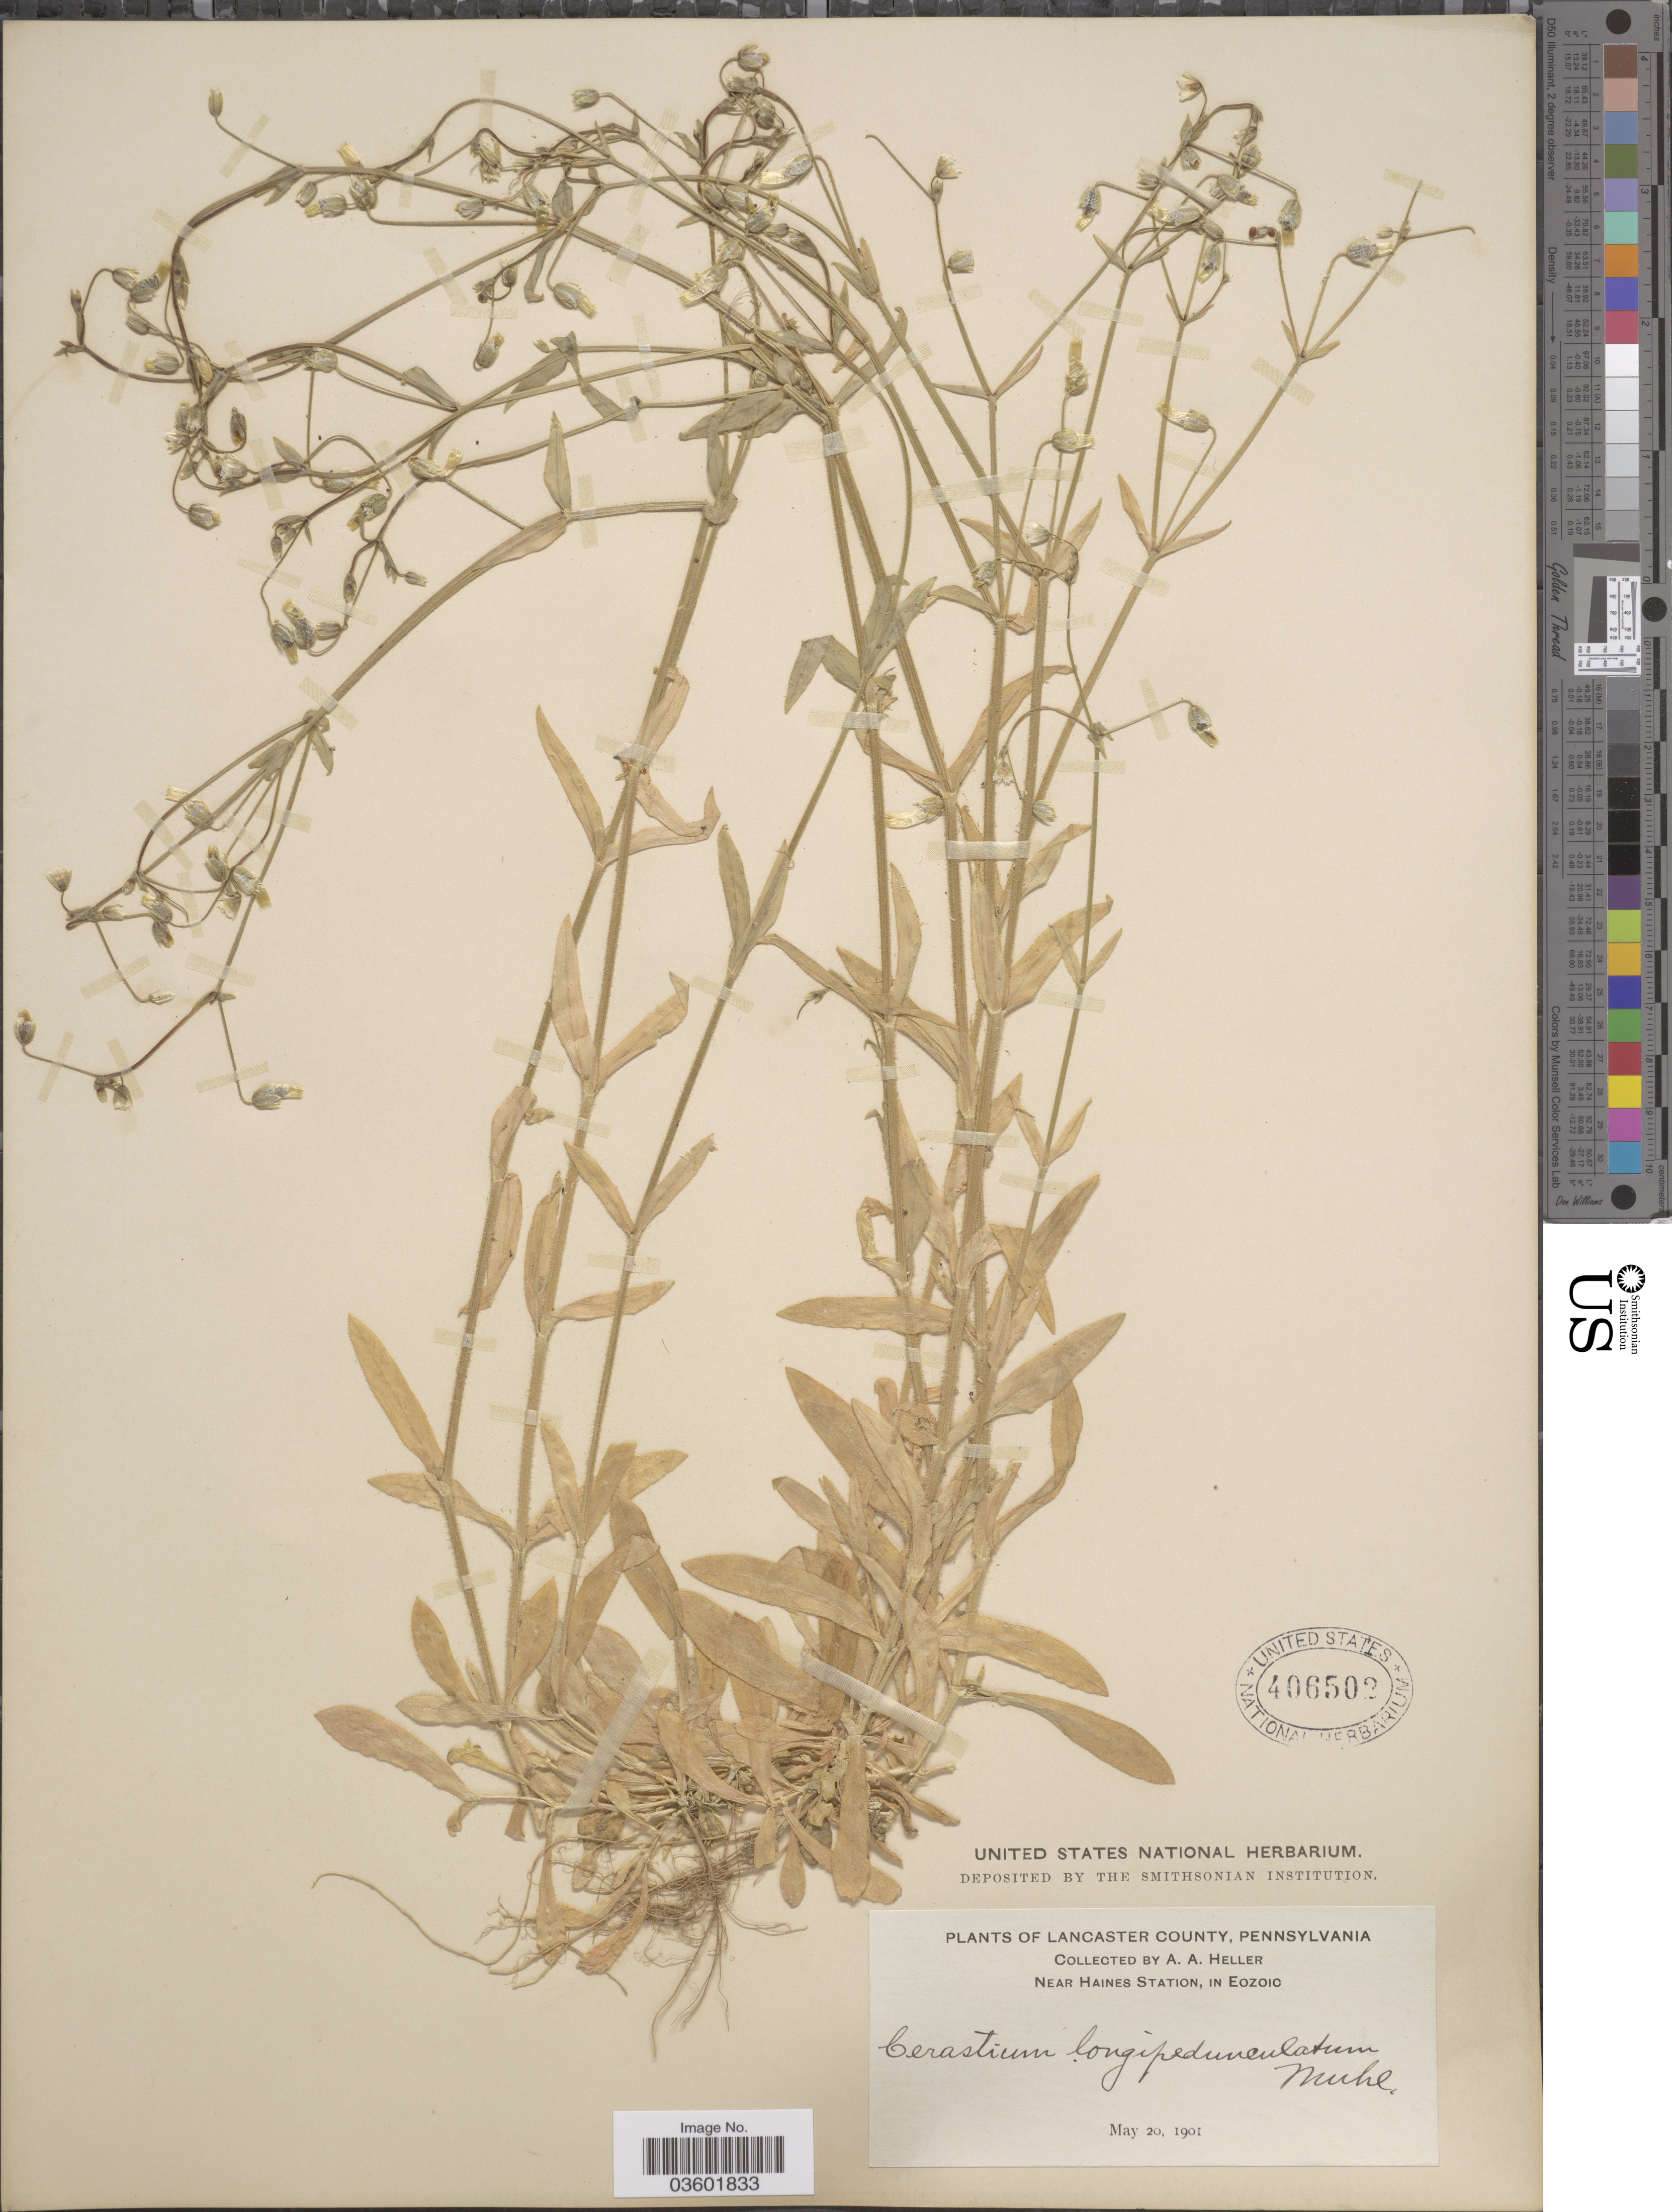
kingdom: Plantae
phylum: Tracheophyta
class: Magnoliopsida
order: Caryophyllales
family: Caryophyllaceae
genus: Cerastium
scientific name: Cerastium longipedunculatum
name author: Muhl.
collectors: A. A. Heller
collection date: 1901-05-20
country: United States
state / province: Pennsylvania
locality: Lancaster County. Near Haines Station, in Eozoic.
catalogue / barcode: US 406502